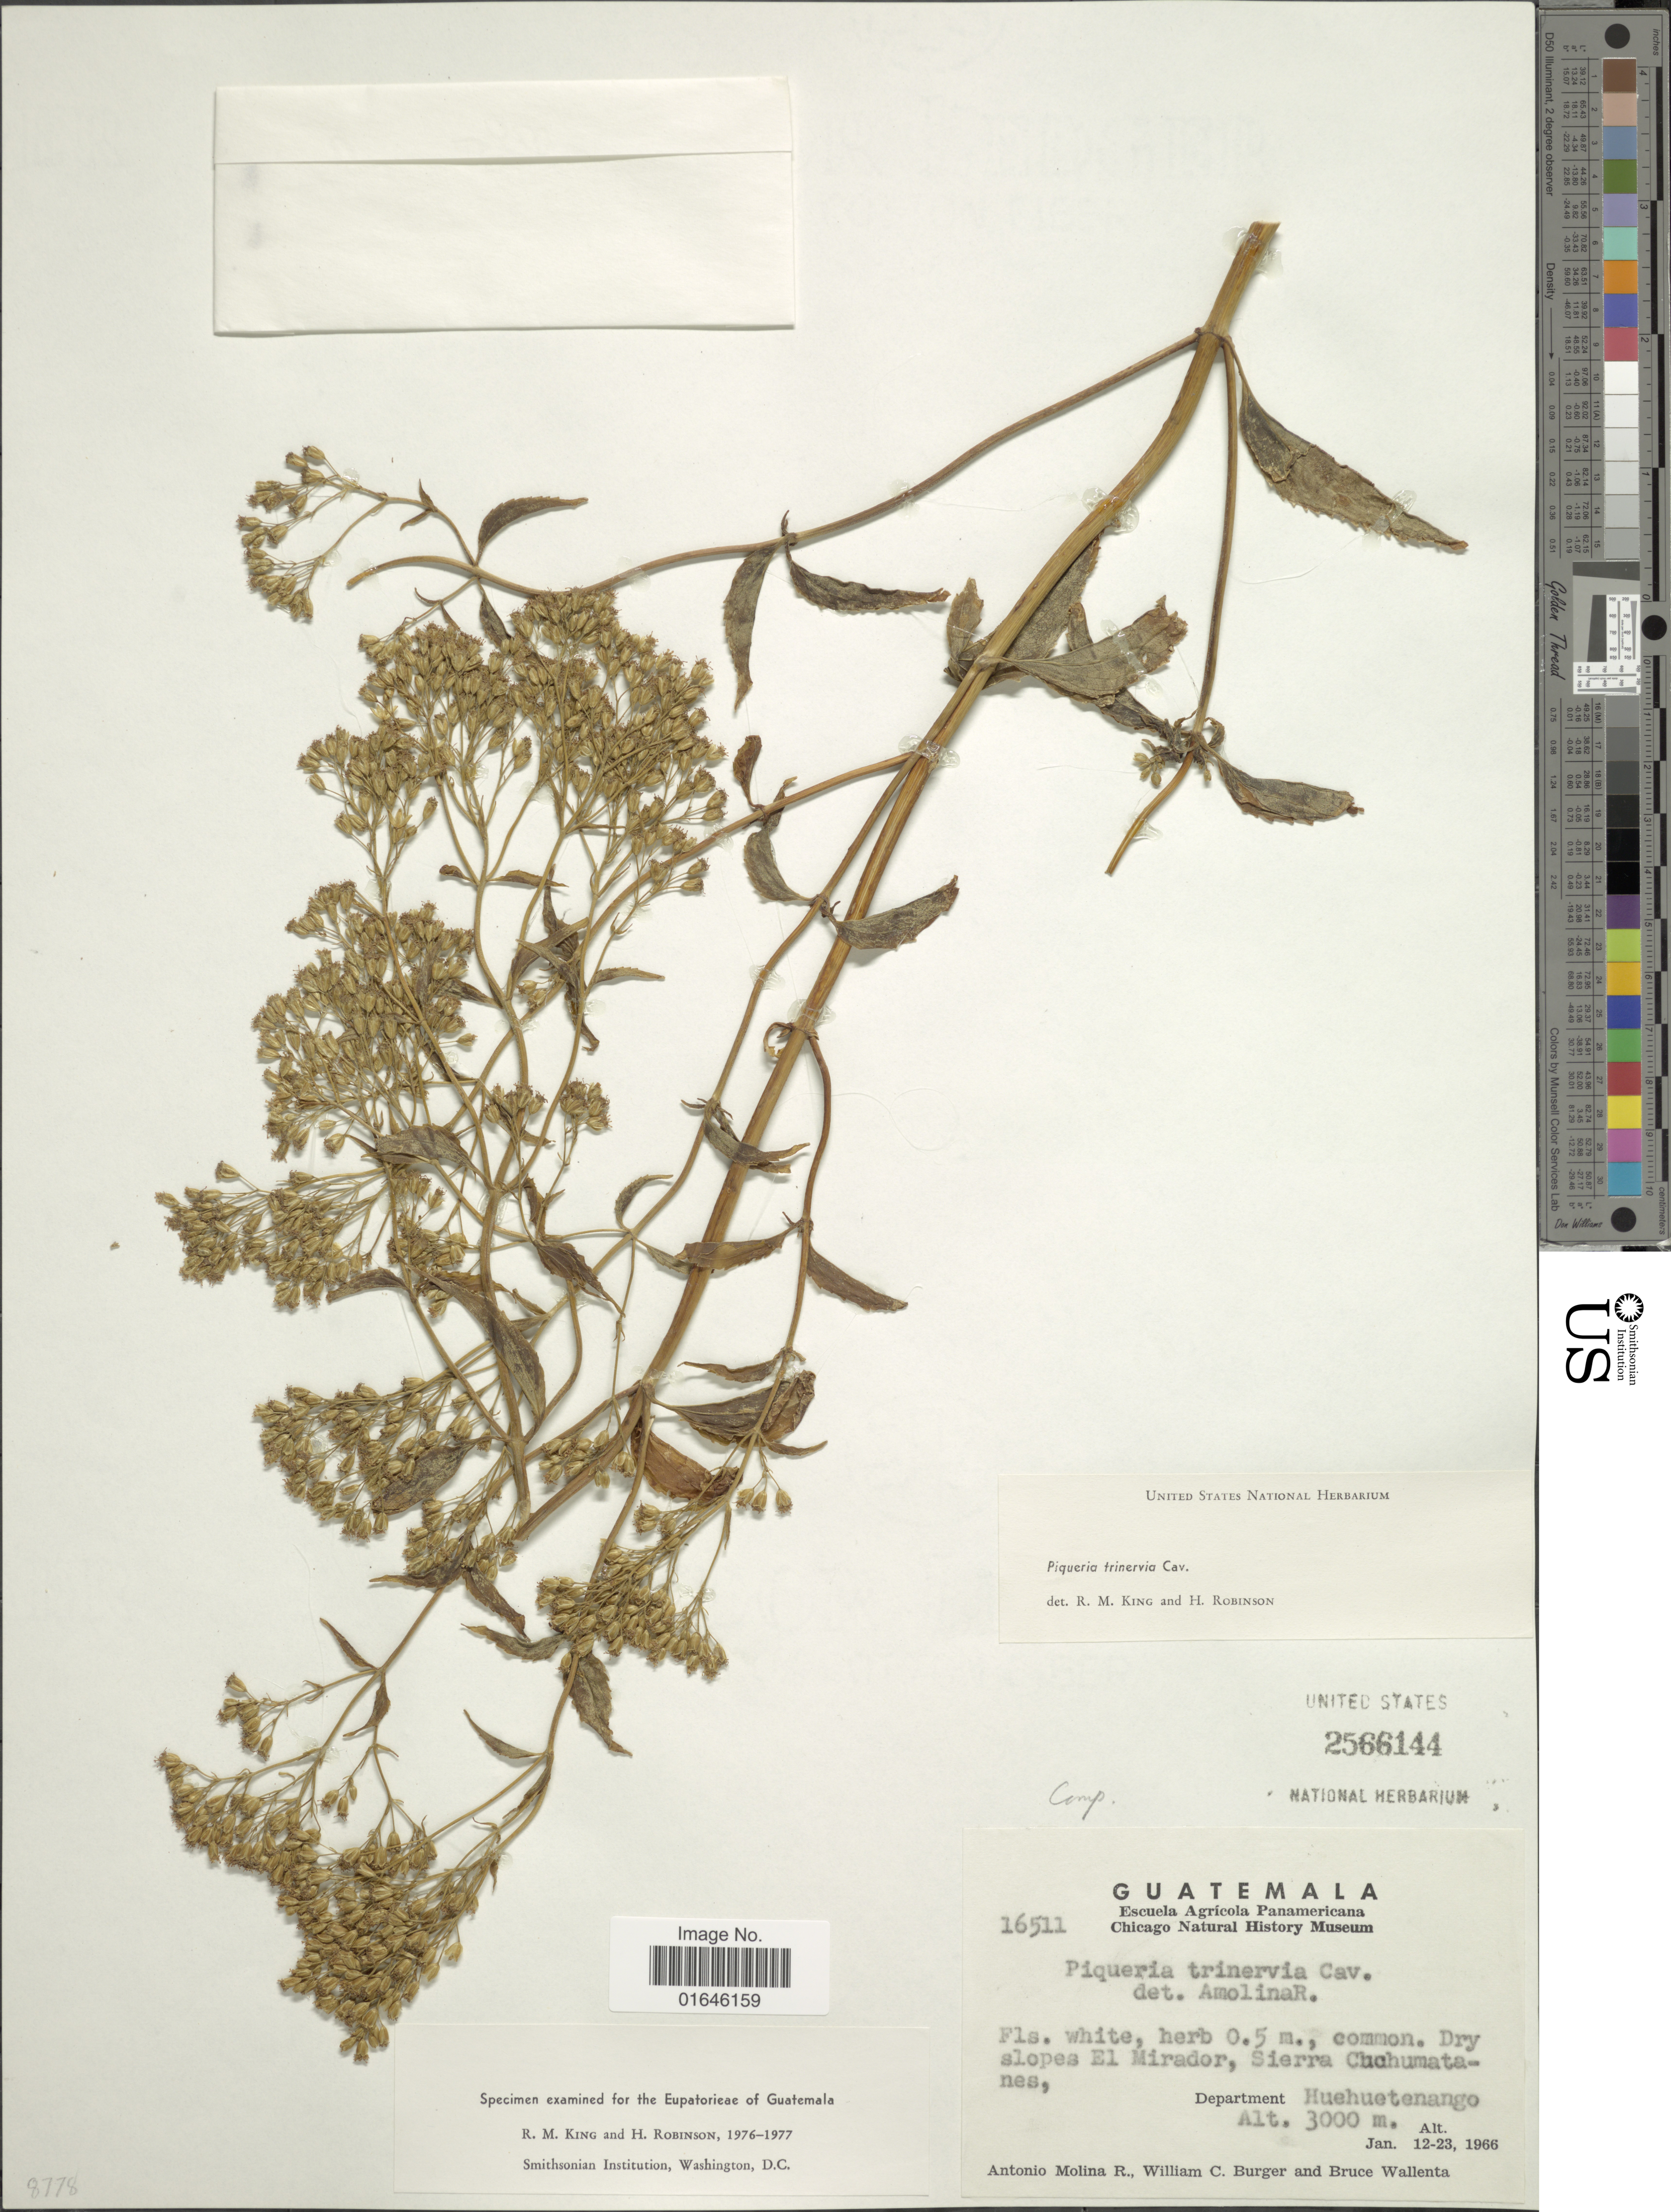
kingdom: Plantae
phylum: Tracheophyta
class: Magnoliopsida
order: Asterales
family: Asteraceae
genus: Piqueria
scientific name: Piqueria trinervia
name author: Cav.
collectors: A. Molina R., W. Burger & B. Wallenta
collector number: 16511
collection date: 1966-01-12/1966-01-23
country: Guatemala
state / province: Huehuetenango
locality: Dry slopes El Mirador, Sierra Cuchumatanes, Department of Huehuetenango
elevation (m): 3000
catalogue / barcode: US 2566144